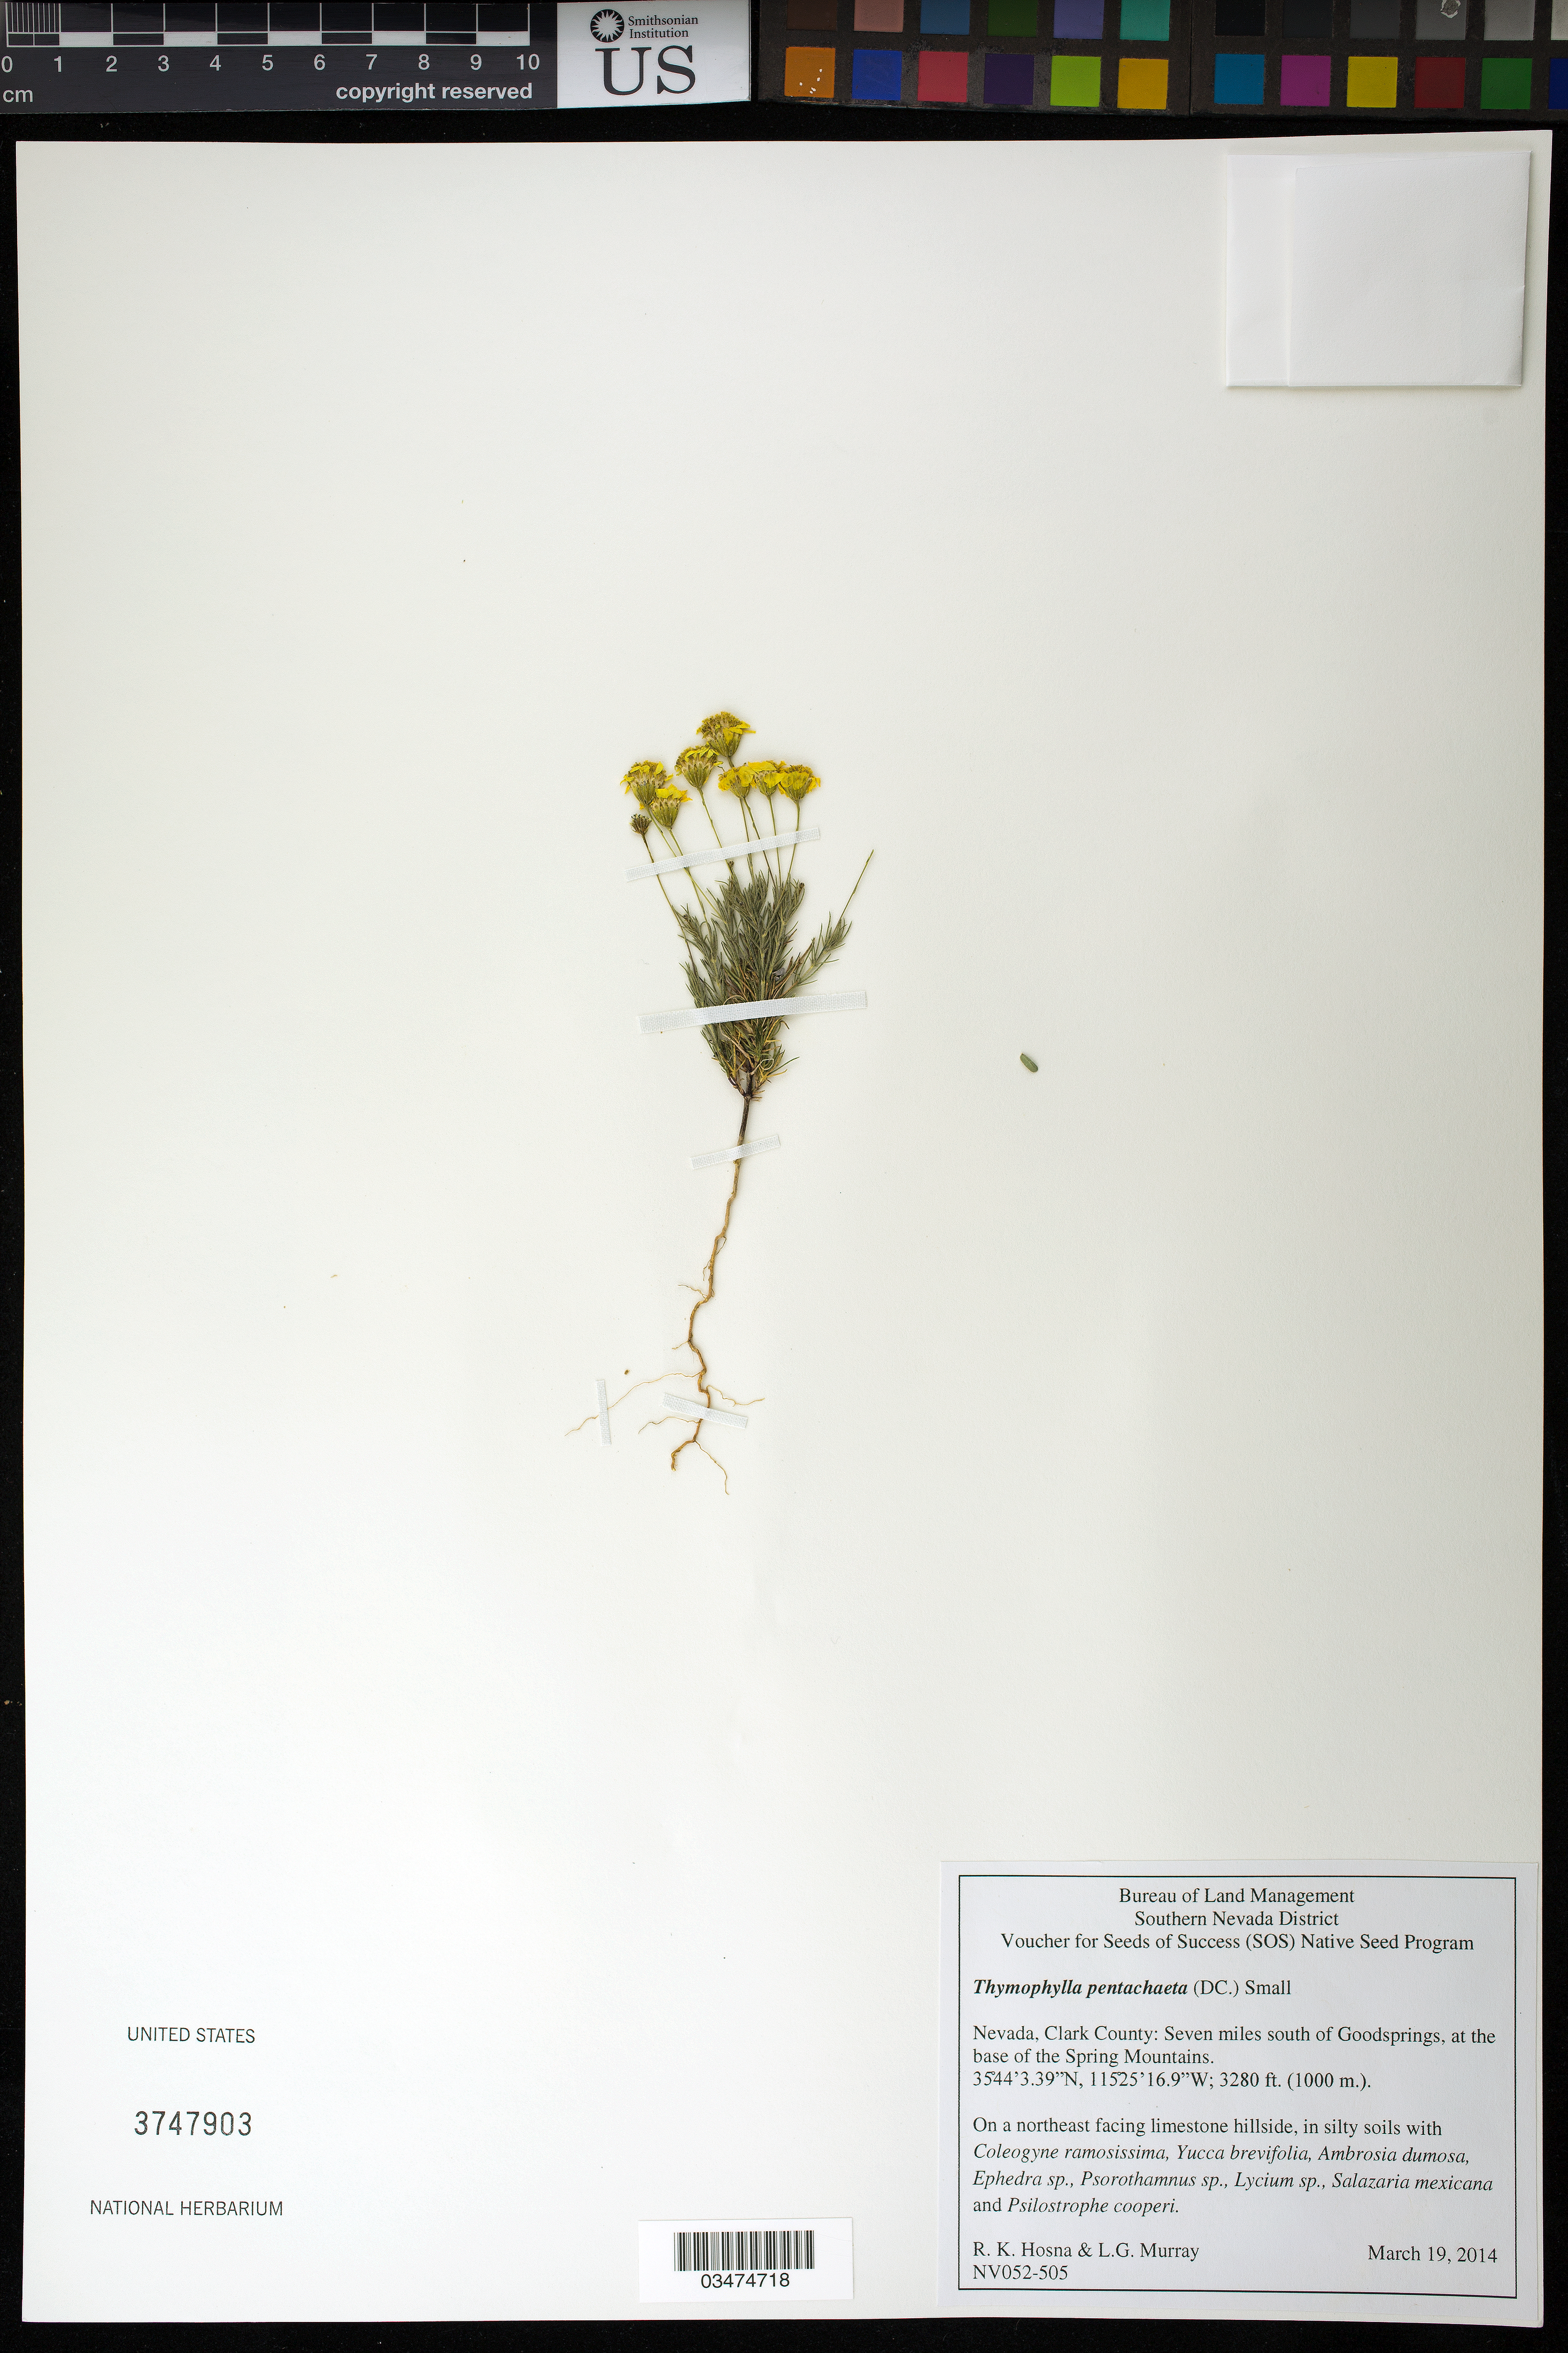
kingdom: Plantae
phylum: Tracheophyta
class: Magnoliopsida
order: Asterales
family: Asteraceae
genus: Thymophylla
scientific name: Thymophylla pentachaeta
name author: (DC.) Small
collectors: R. Hosna & L. Murray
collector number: NV052-505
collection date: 2014-03-19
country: United States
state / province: Nevada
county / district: Clark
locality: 7 mi. S of Goodsprings, at the base of the Spring Mts.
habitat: Limestone hillside, silty soils.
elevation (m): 1000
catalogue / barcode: US 3747903